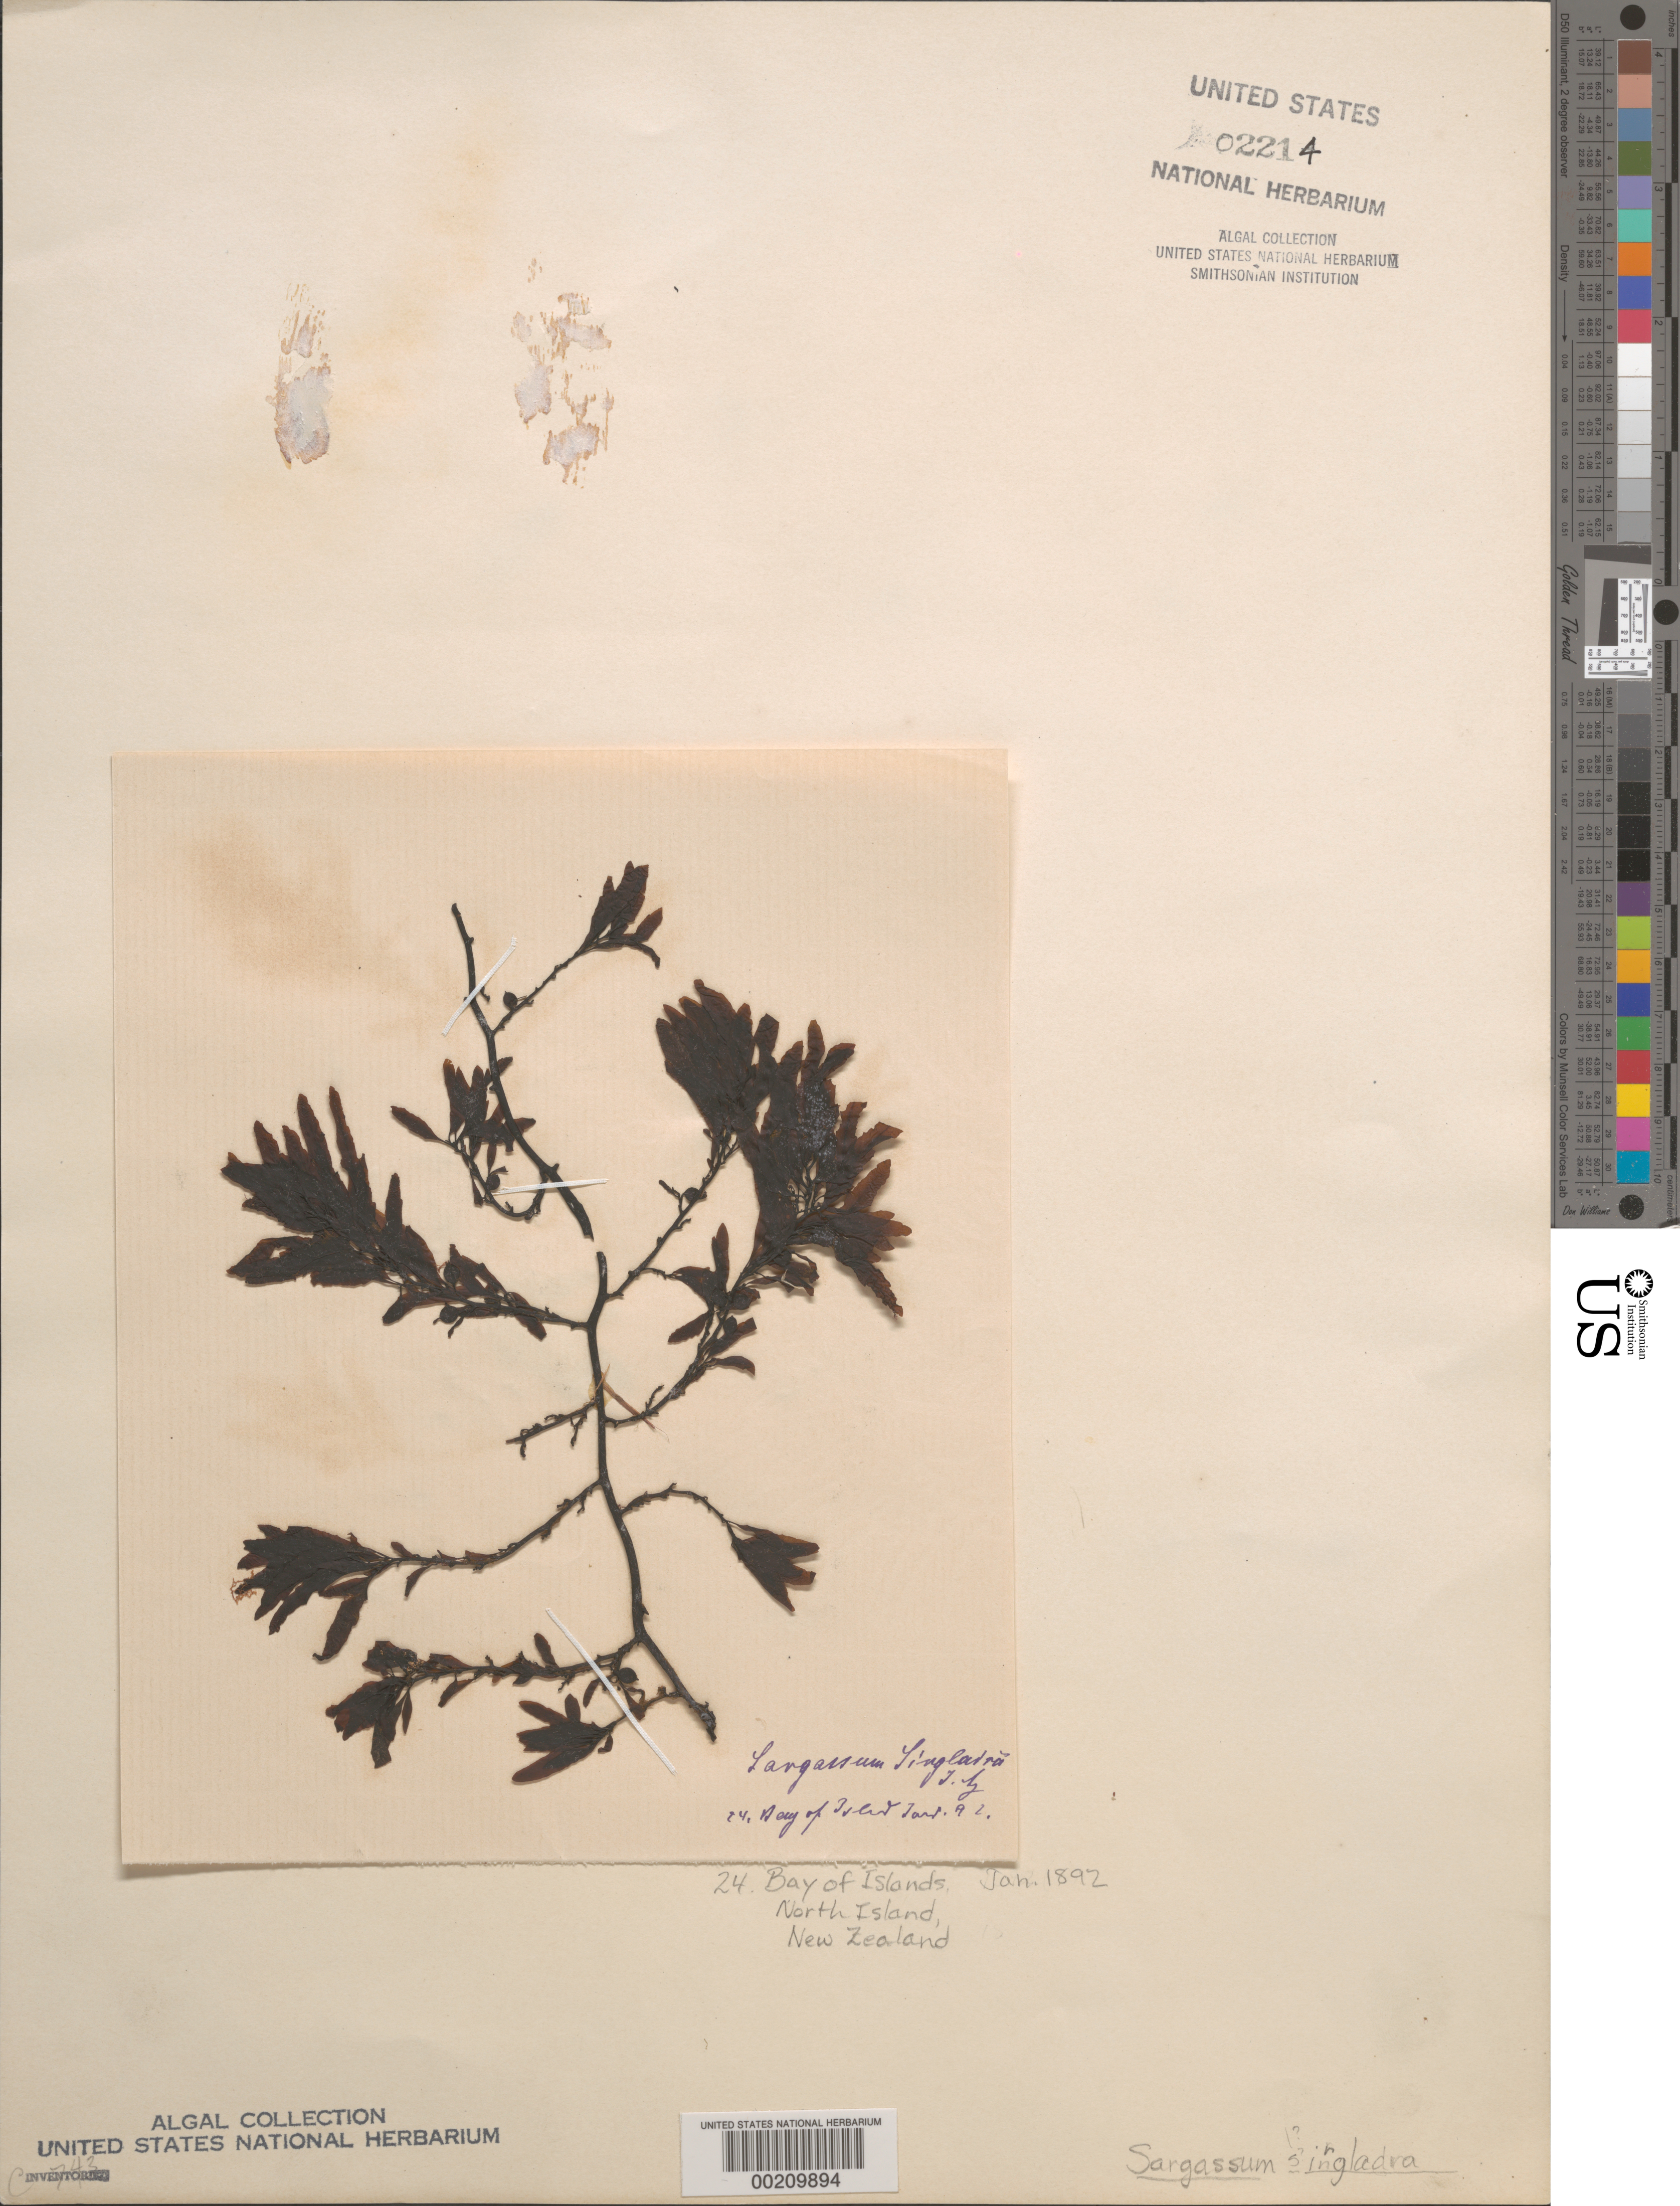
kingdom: Chromista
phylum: Ochrophyta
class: Phaeophyceae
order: Fucales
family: Sargassaceae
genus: Sargassum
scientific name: Sargassum lingladra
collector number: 24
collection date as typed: Jan 1892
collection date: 1892-01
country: New Zealand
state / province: Northland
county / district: Far North District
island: North Island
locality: Bay of Islands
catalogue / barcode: US 2214